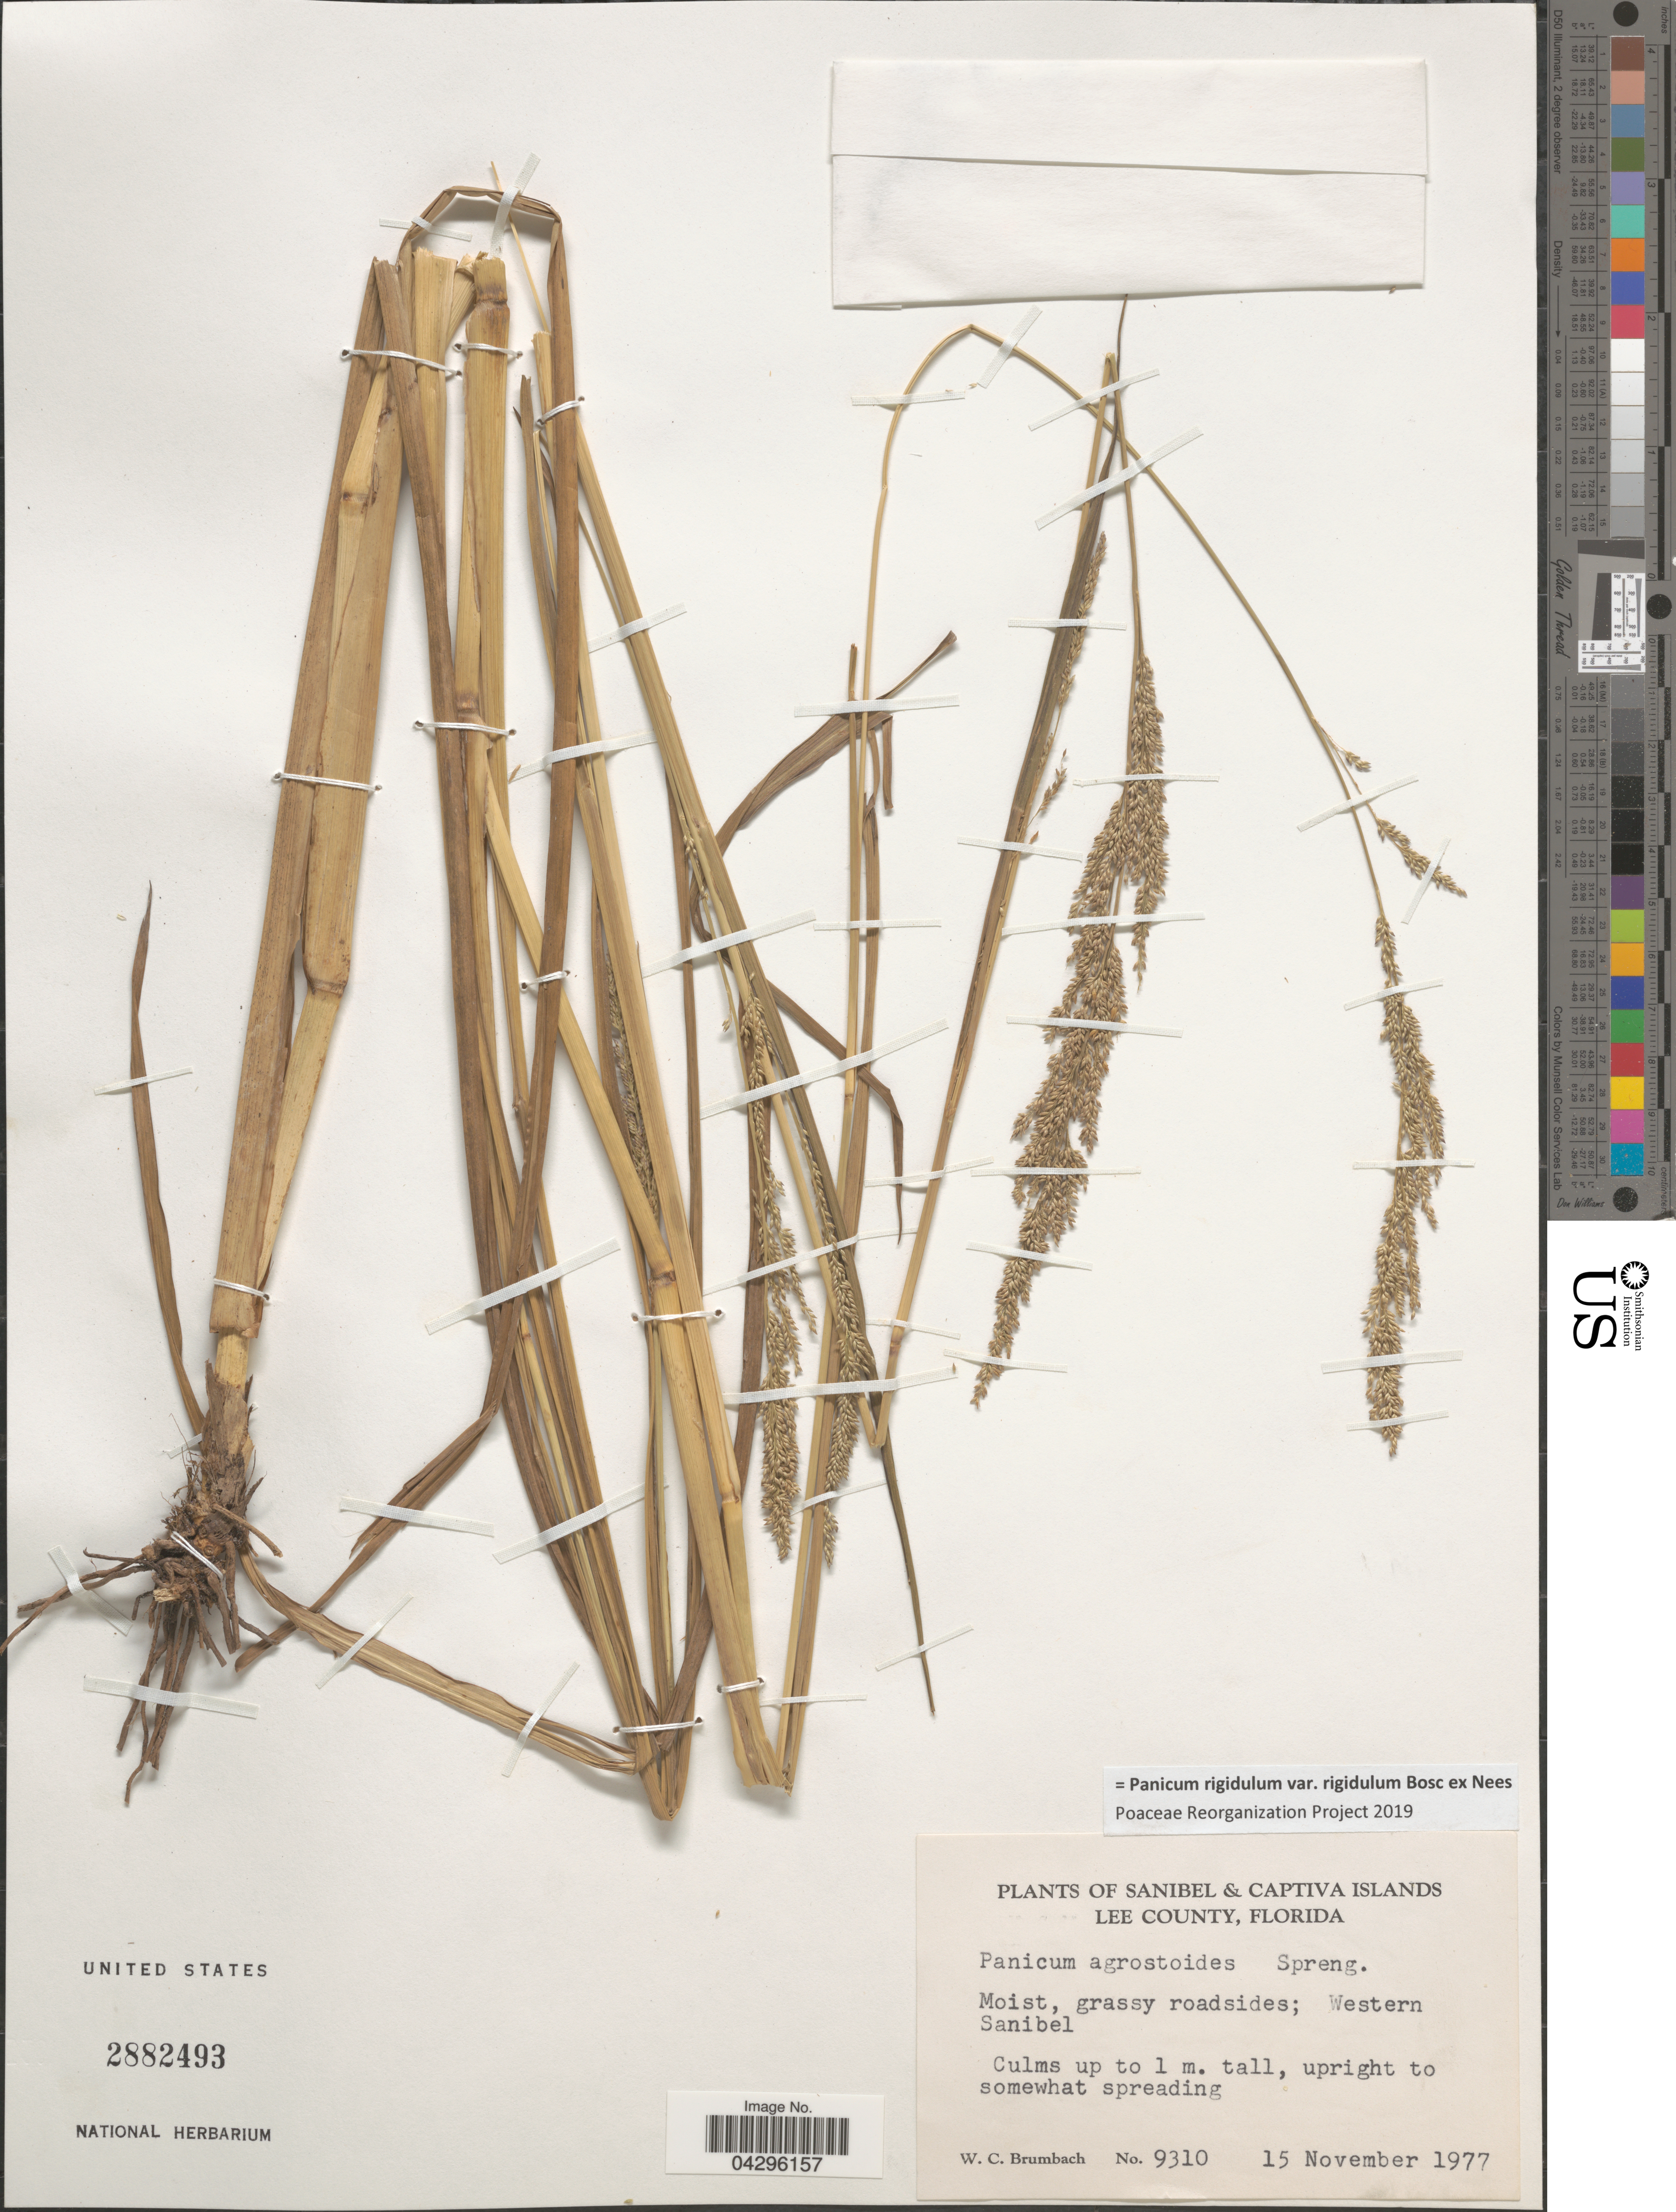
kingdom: Plantae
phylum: Tracheophyta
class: Liliopsida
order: Poales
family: Poaceae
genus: Panicum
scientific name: Panicum rigidulum var. rigidulum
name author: Bosc ex Nees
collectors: W. C. Brumbach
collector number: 9310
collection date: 1977-11-15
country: United States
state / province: Florida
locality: Sanibel & Captiva Islands. Lee County. Western Sanibel.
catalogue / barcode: US 2882493